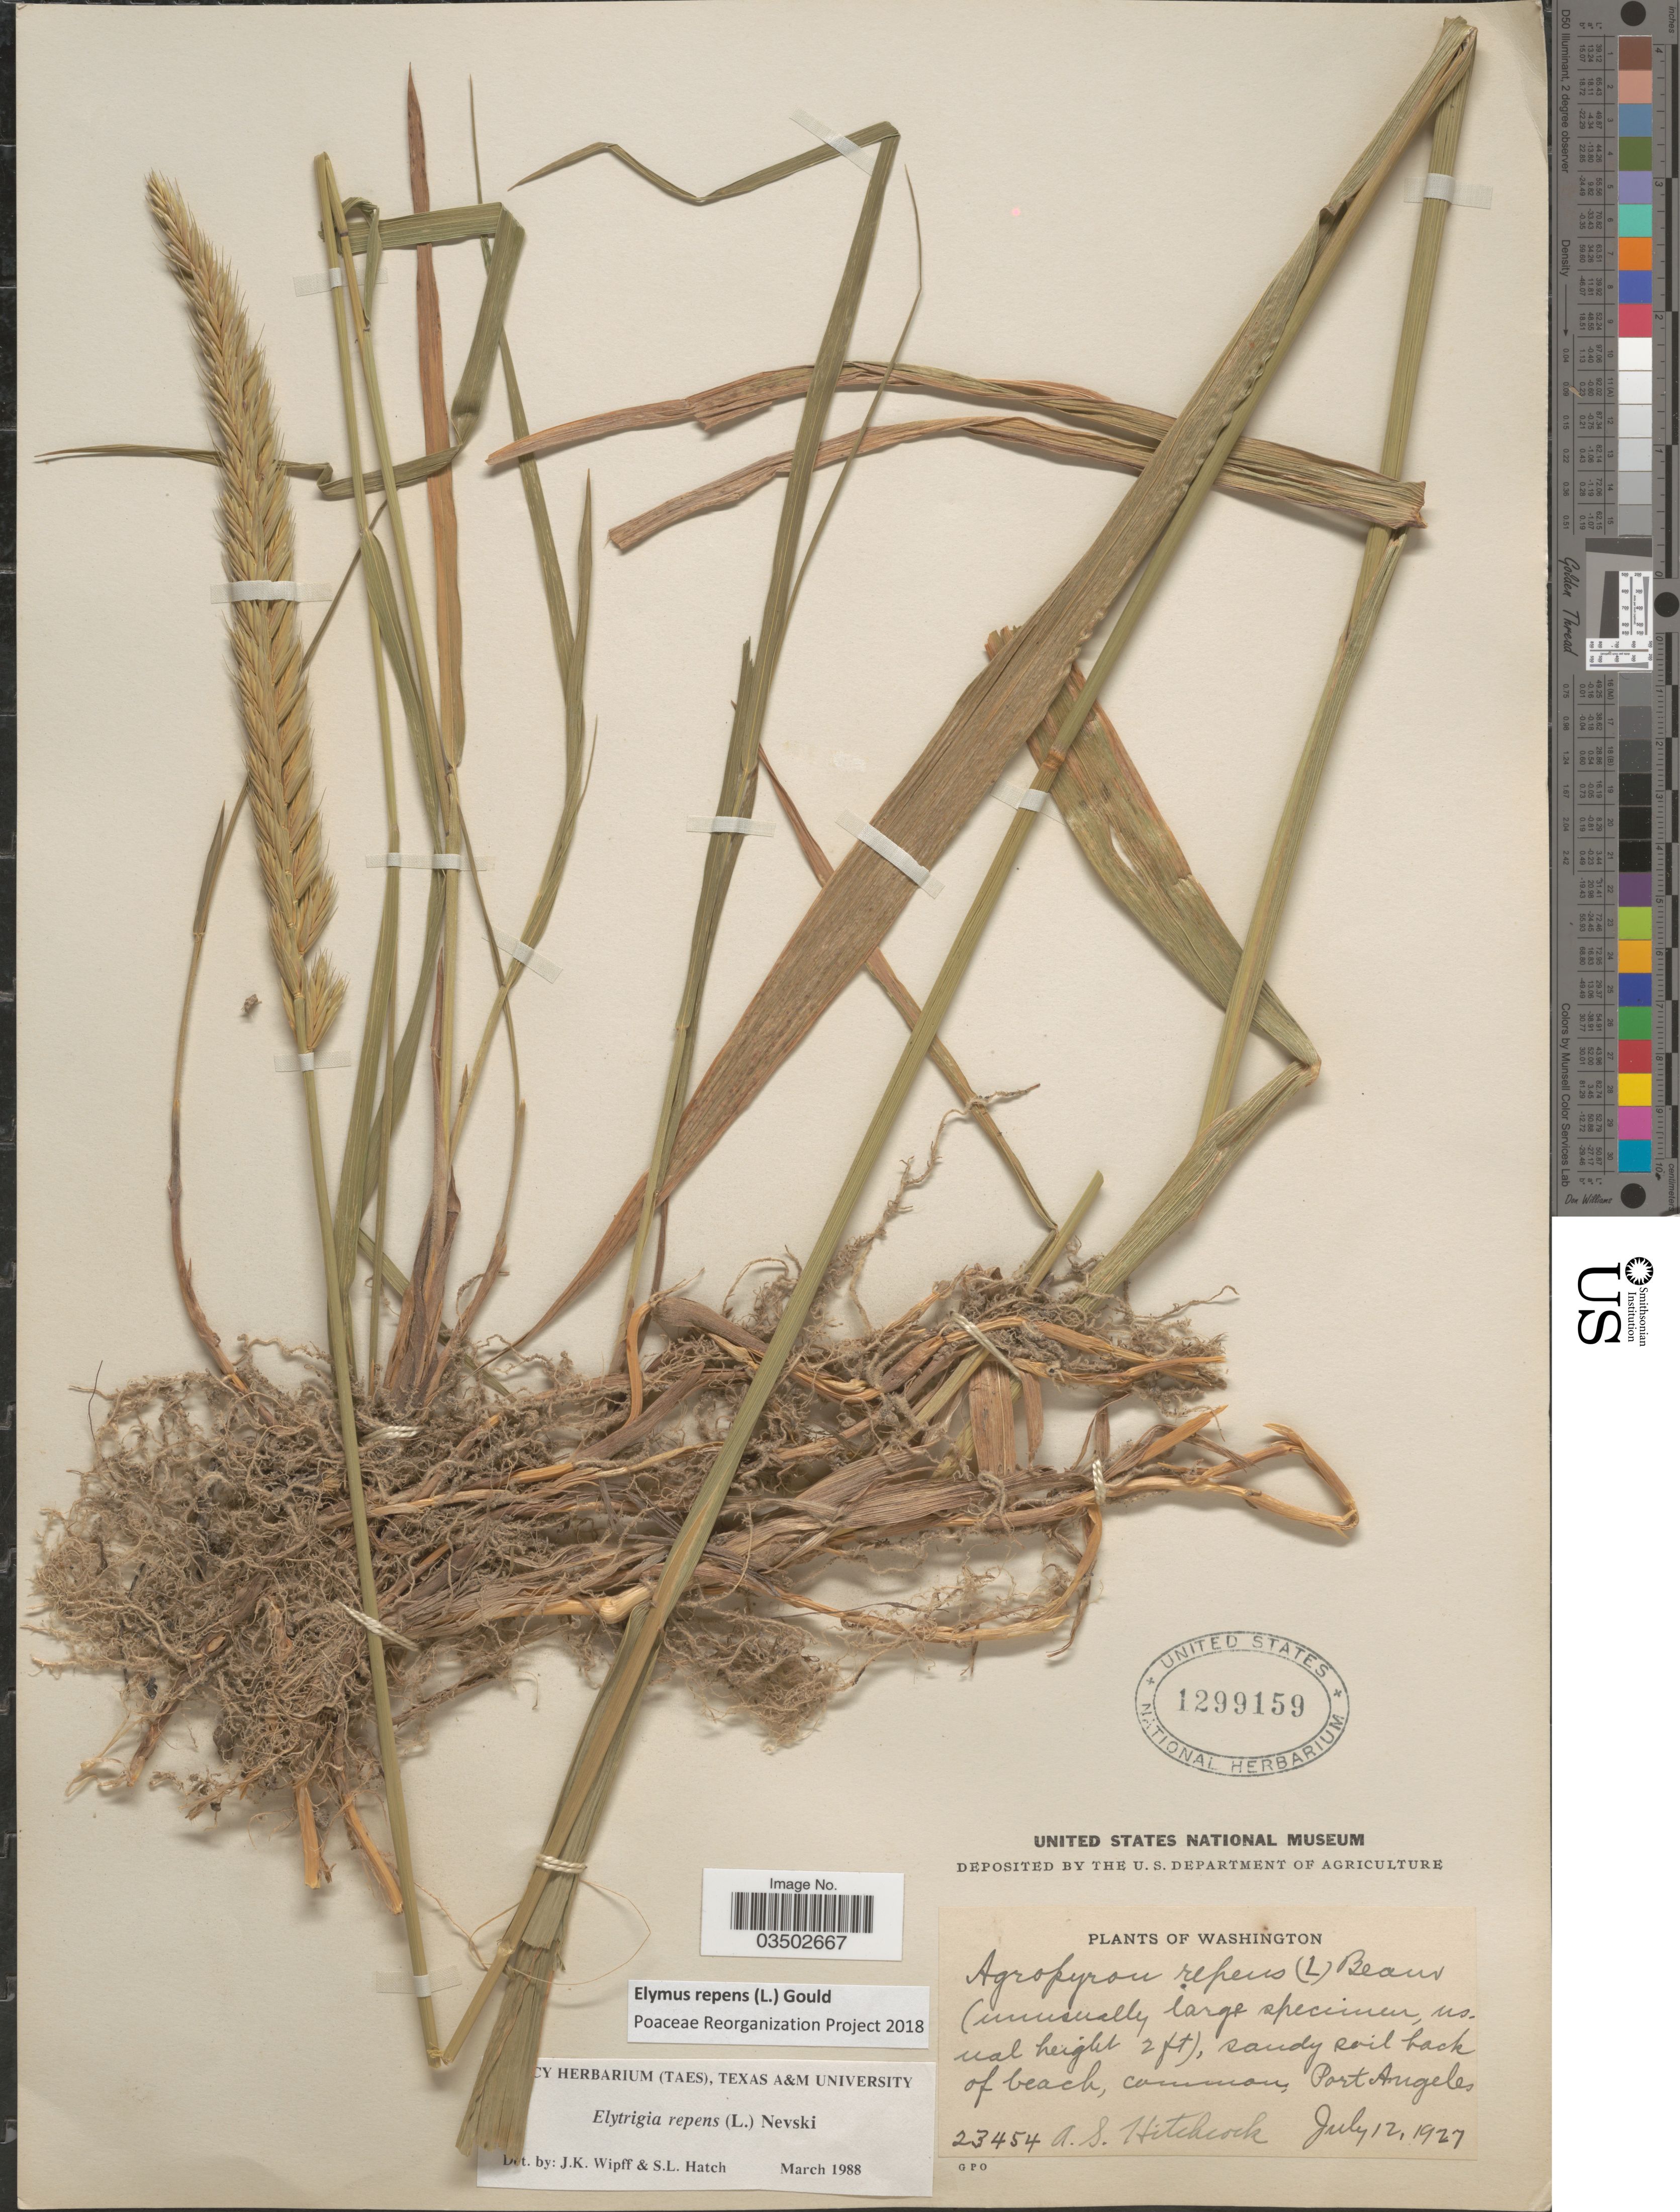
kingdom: Plantae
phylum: Tracheophyta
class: Liliopsida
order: Poales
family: Poaceae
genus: Elymus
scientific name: Elymus repens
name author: (L.) Gould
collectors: A. S. Hitchcock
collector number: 23454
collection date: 1927-07-12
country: United States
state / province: Washington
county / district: Clallam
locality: Sandy soil back of beach, common, Port Angeles.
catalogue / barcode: US 1299159